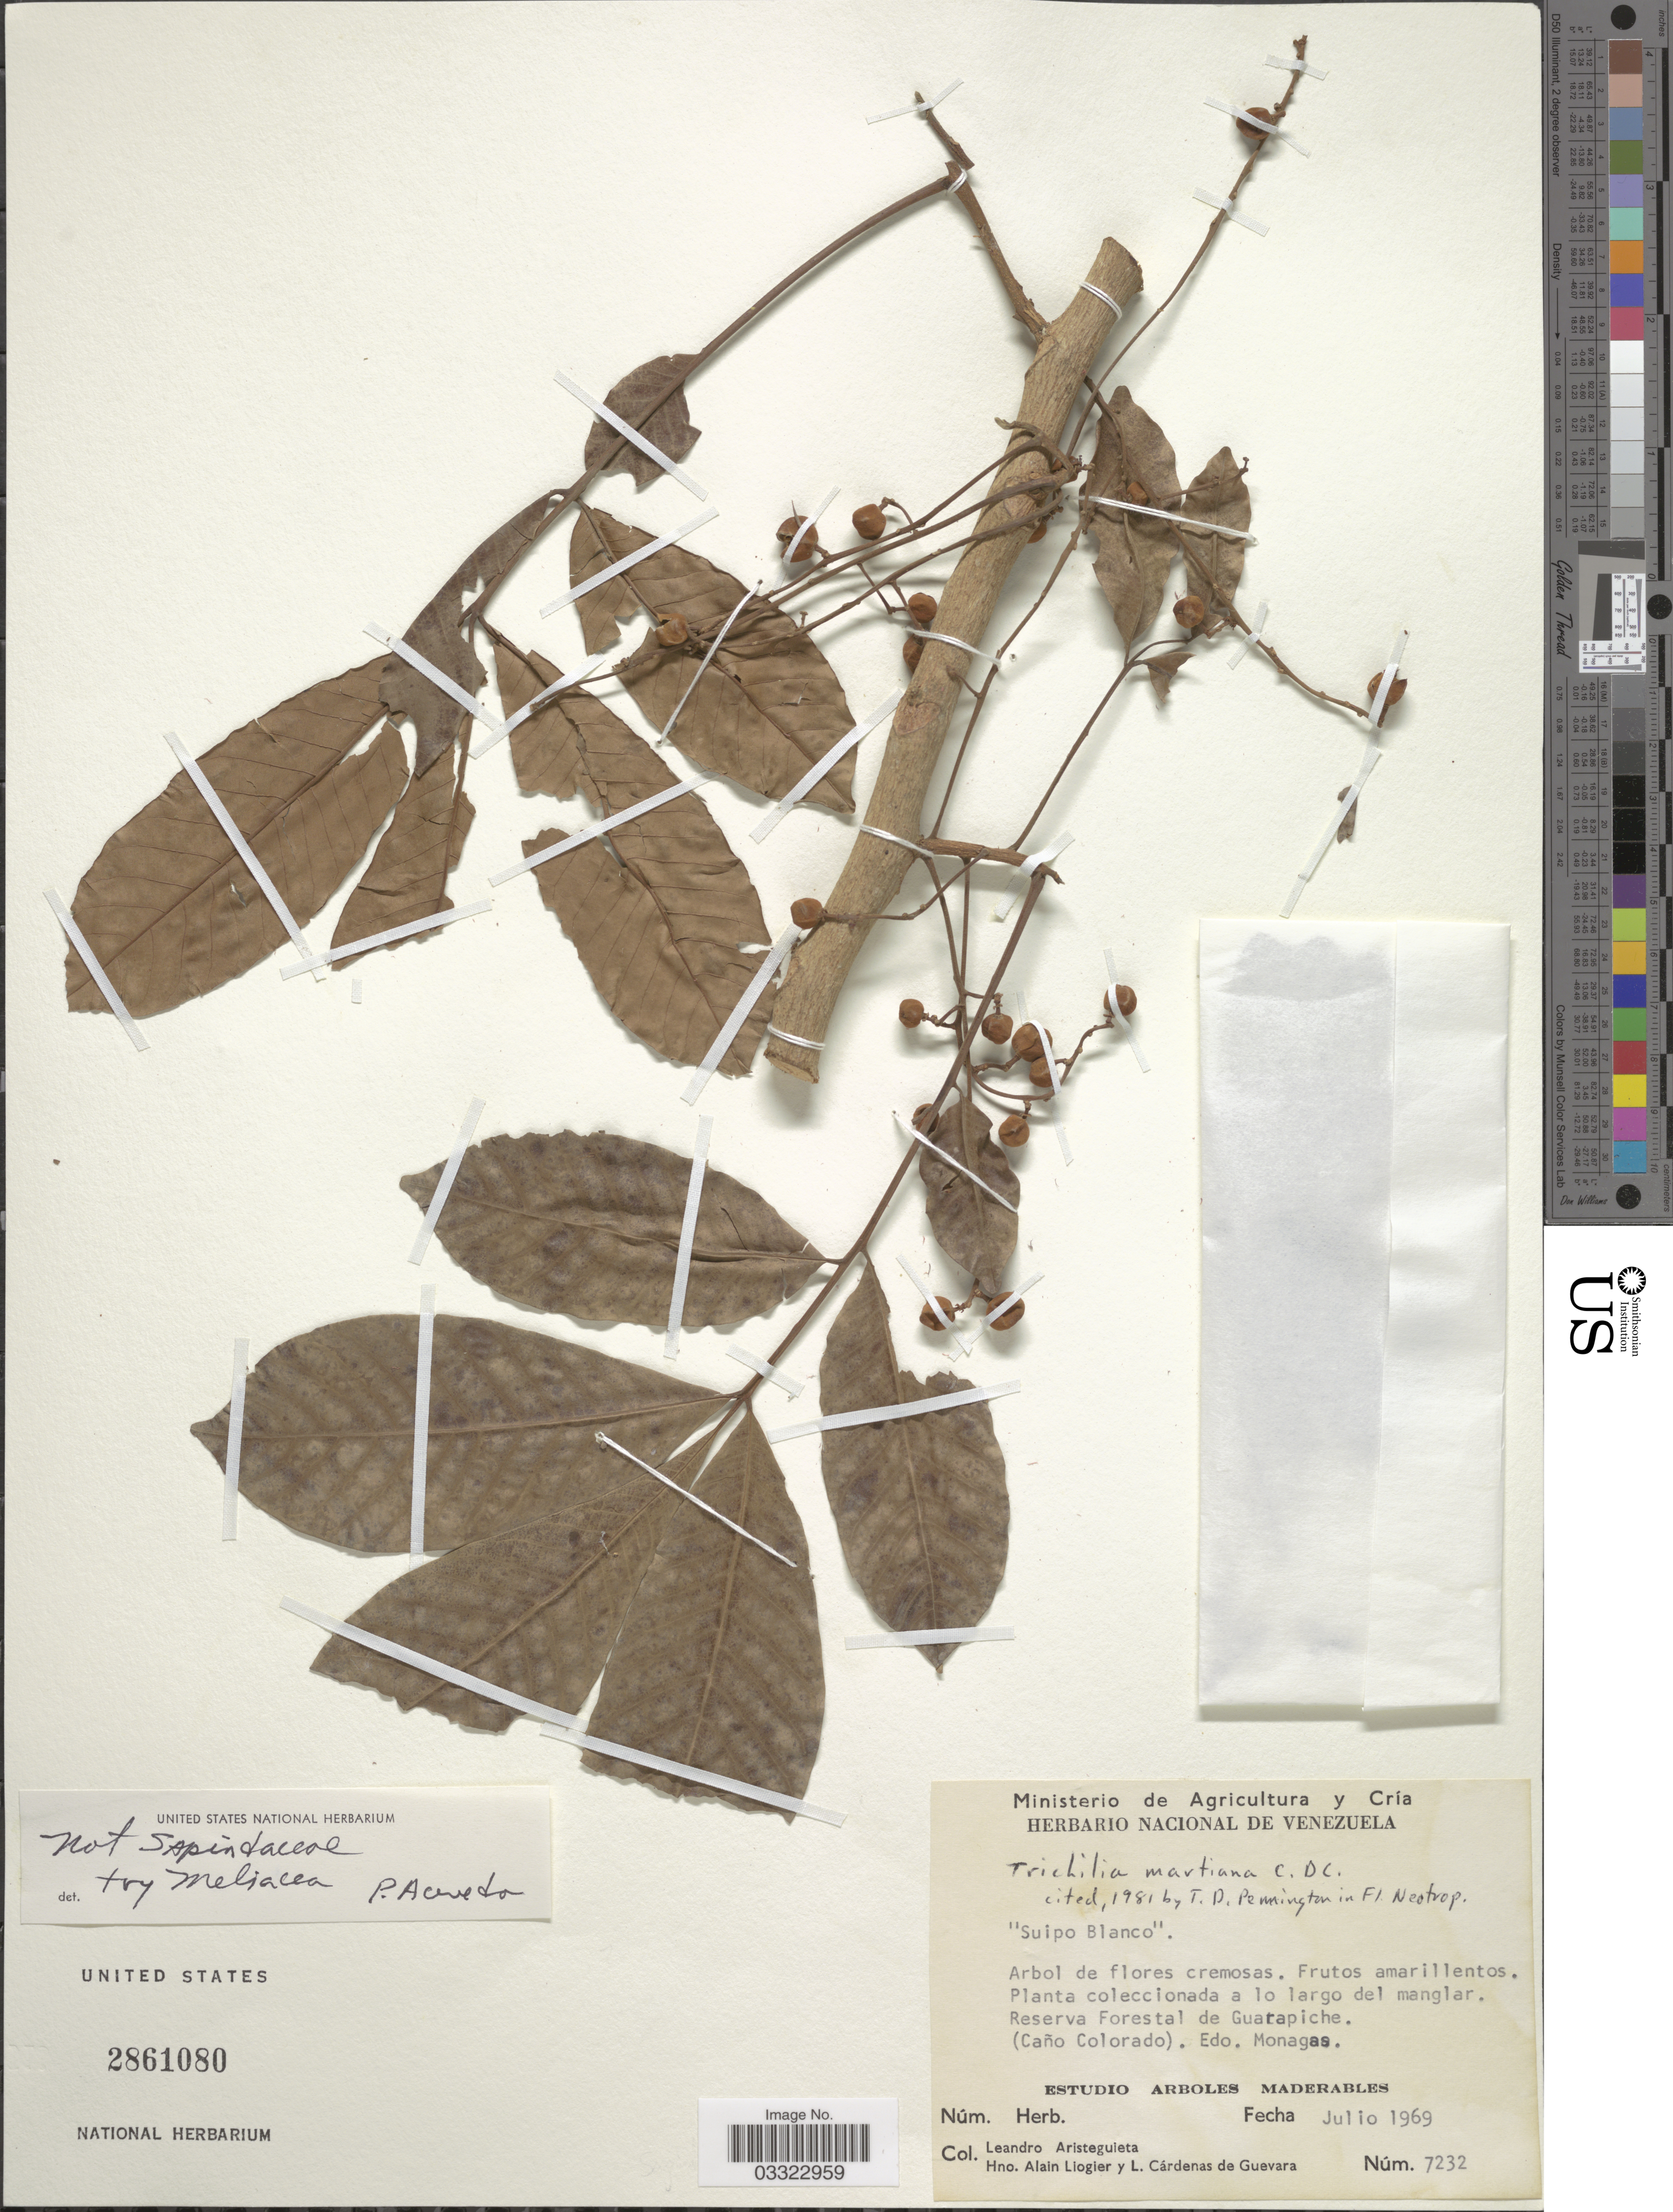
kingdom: Plantae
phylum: Tracheophyta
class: Magnoliopsida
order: Sapindales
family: Meliaceae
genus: Trichilia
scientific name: Trichilia martiana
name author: C. DC.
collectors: L. Aristeguieta, A. H. Liogier & L. De Guevara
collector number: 7232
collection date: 1969-07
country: Venezuela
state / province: Monagas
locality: Reserva Forestal de Guarapiche. (Caño Colorado).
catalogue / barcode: US 2861080